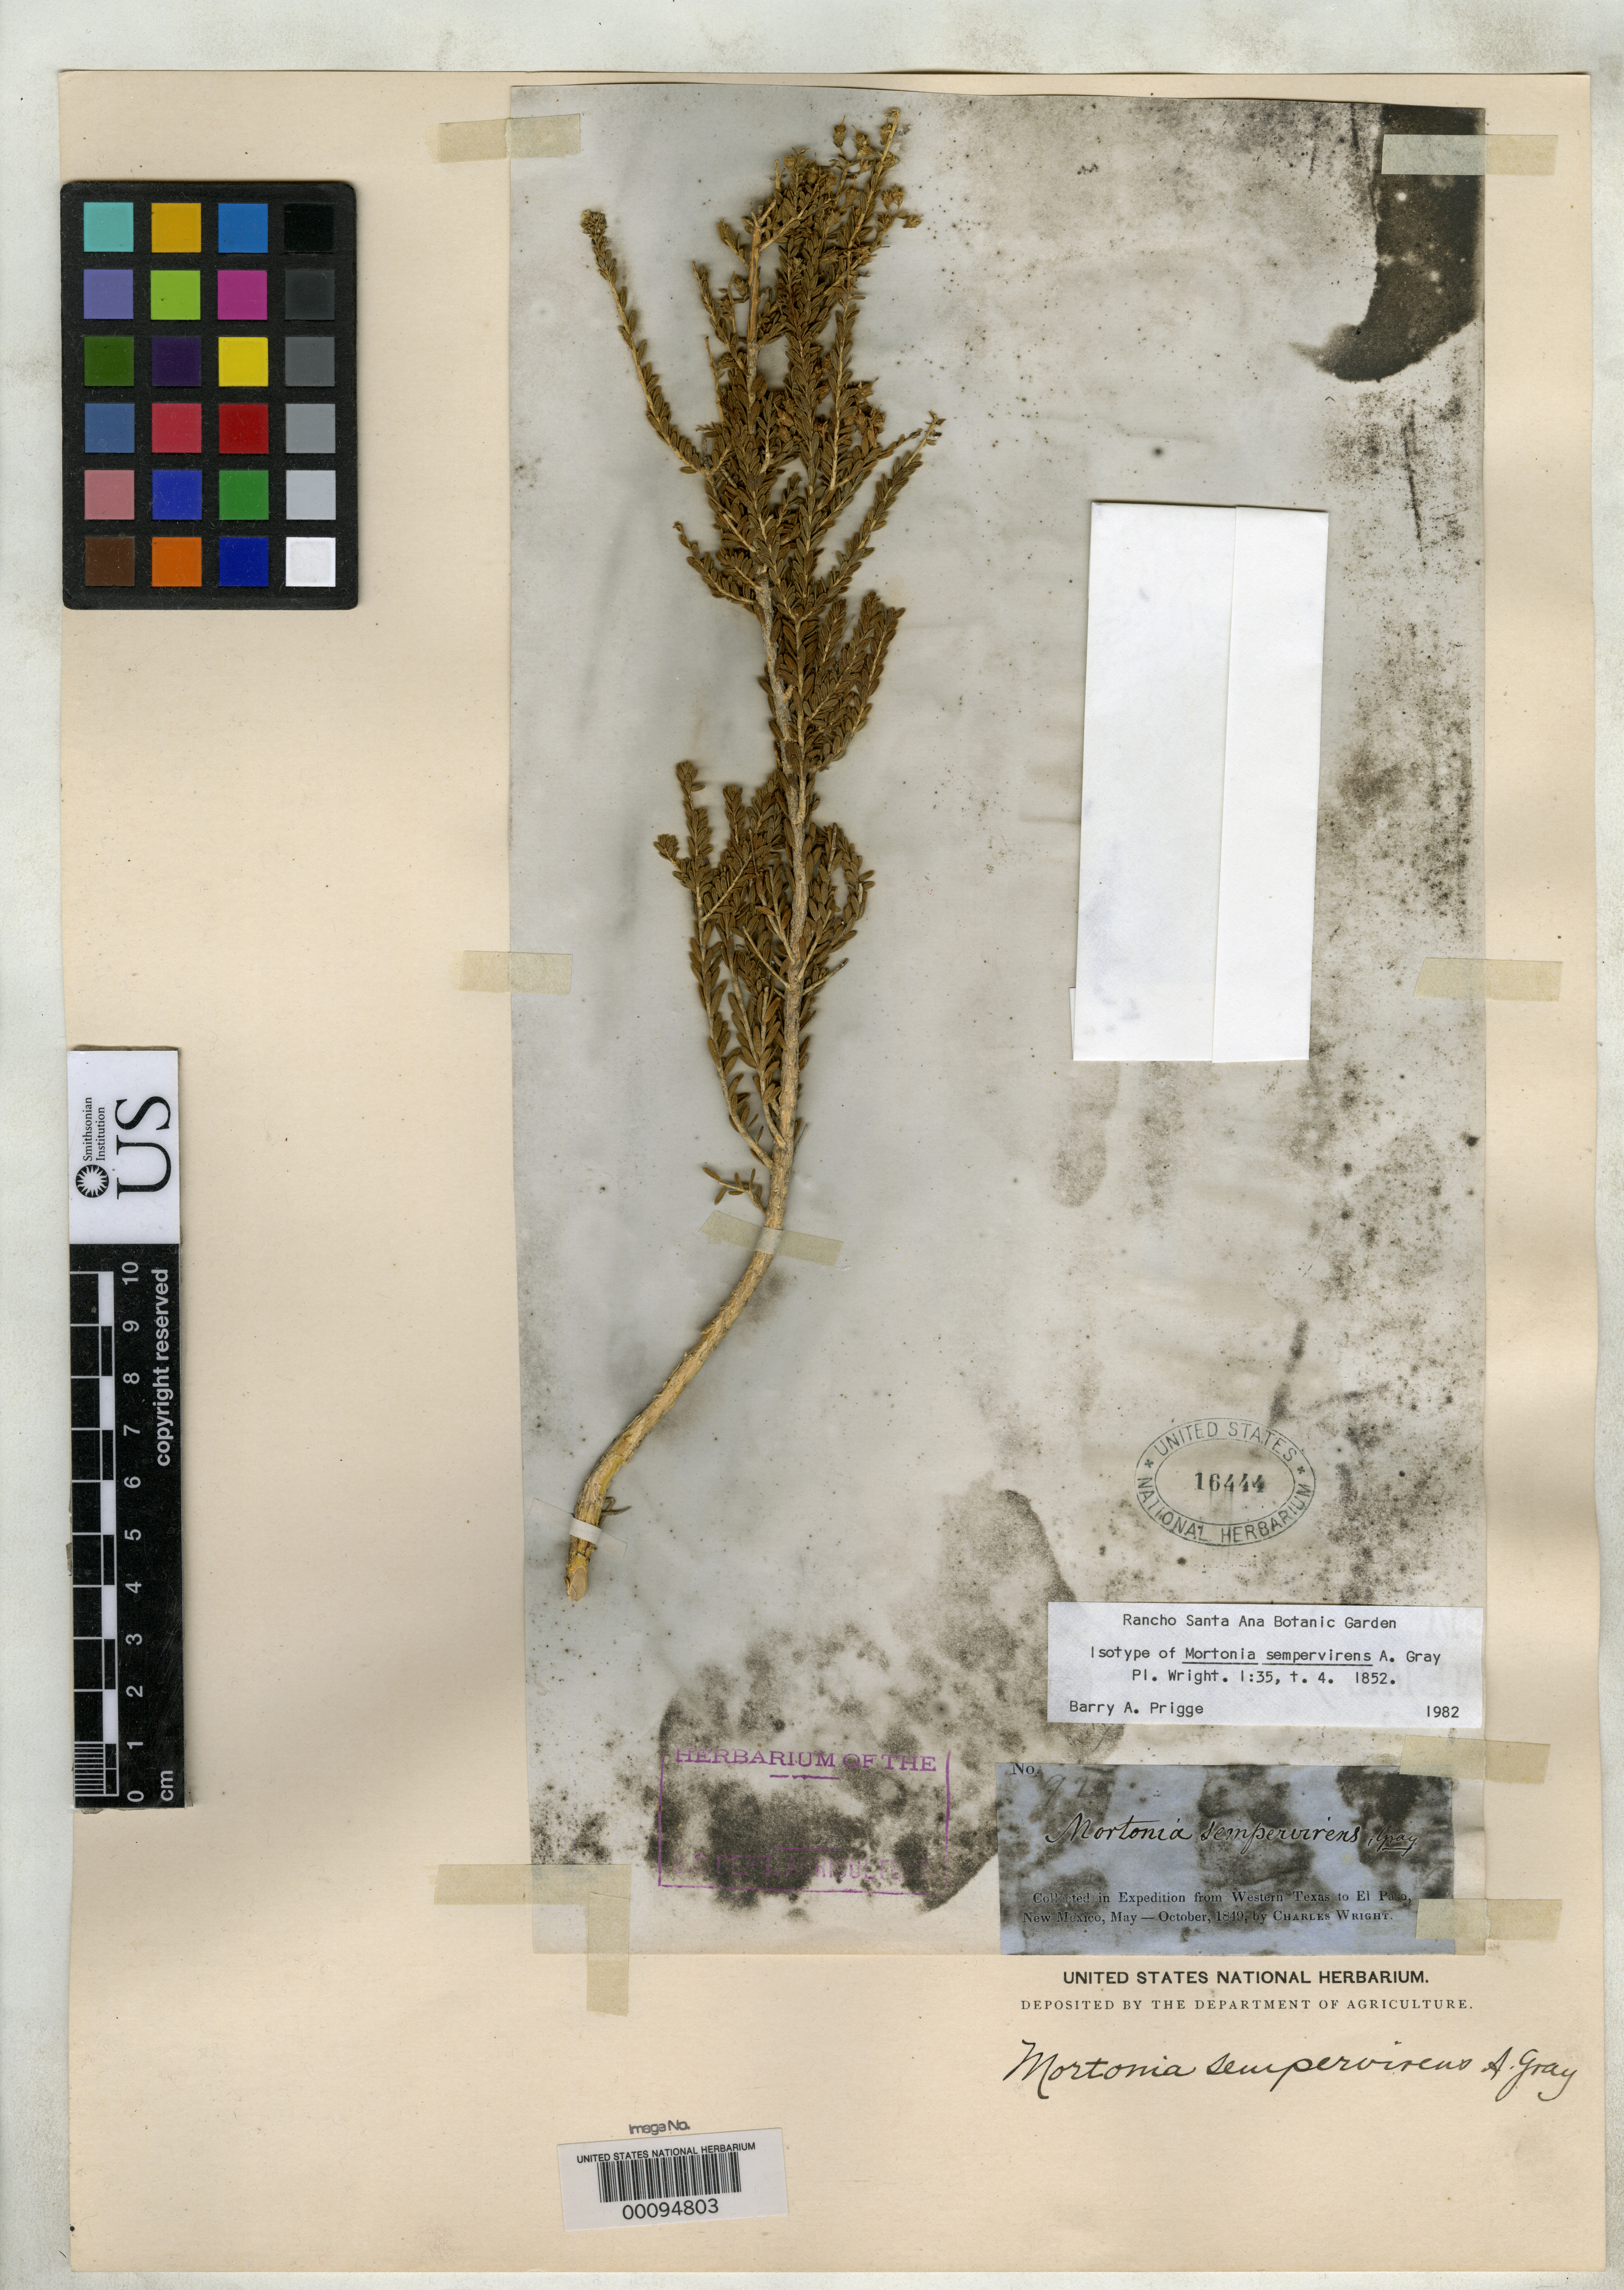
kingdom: Plantae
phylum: Tracheophyta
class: Magnoliopsida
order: Celastrales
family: Celastraceae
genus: Mortonia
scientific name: Mortonia sempervirens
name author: A. Gray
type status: Type Collection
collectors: C. Wright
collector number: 92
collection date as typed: Jul 1849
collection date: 1849-07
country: United States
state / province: Texas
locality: Along San Felipe River.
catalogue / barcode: US 16444